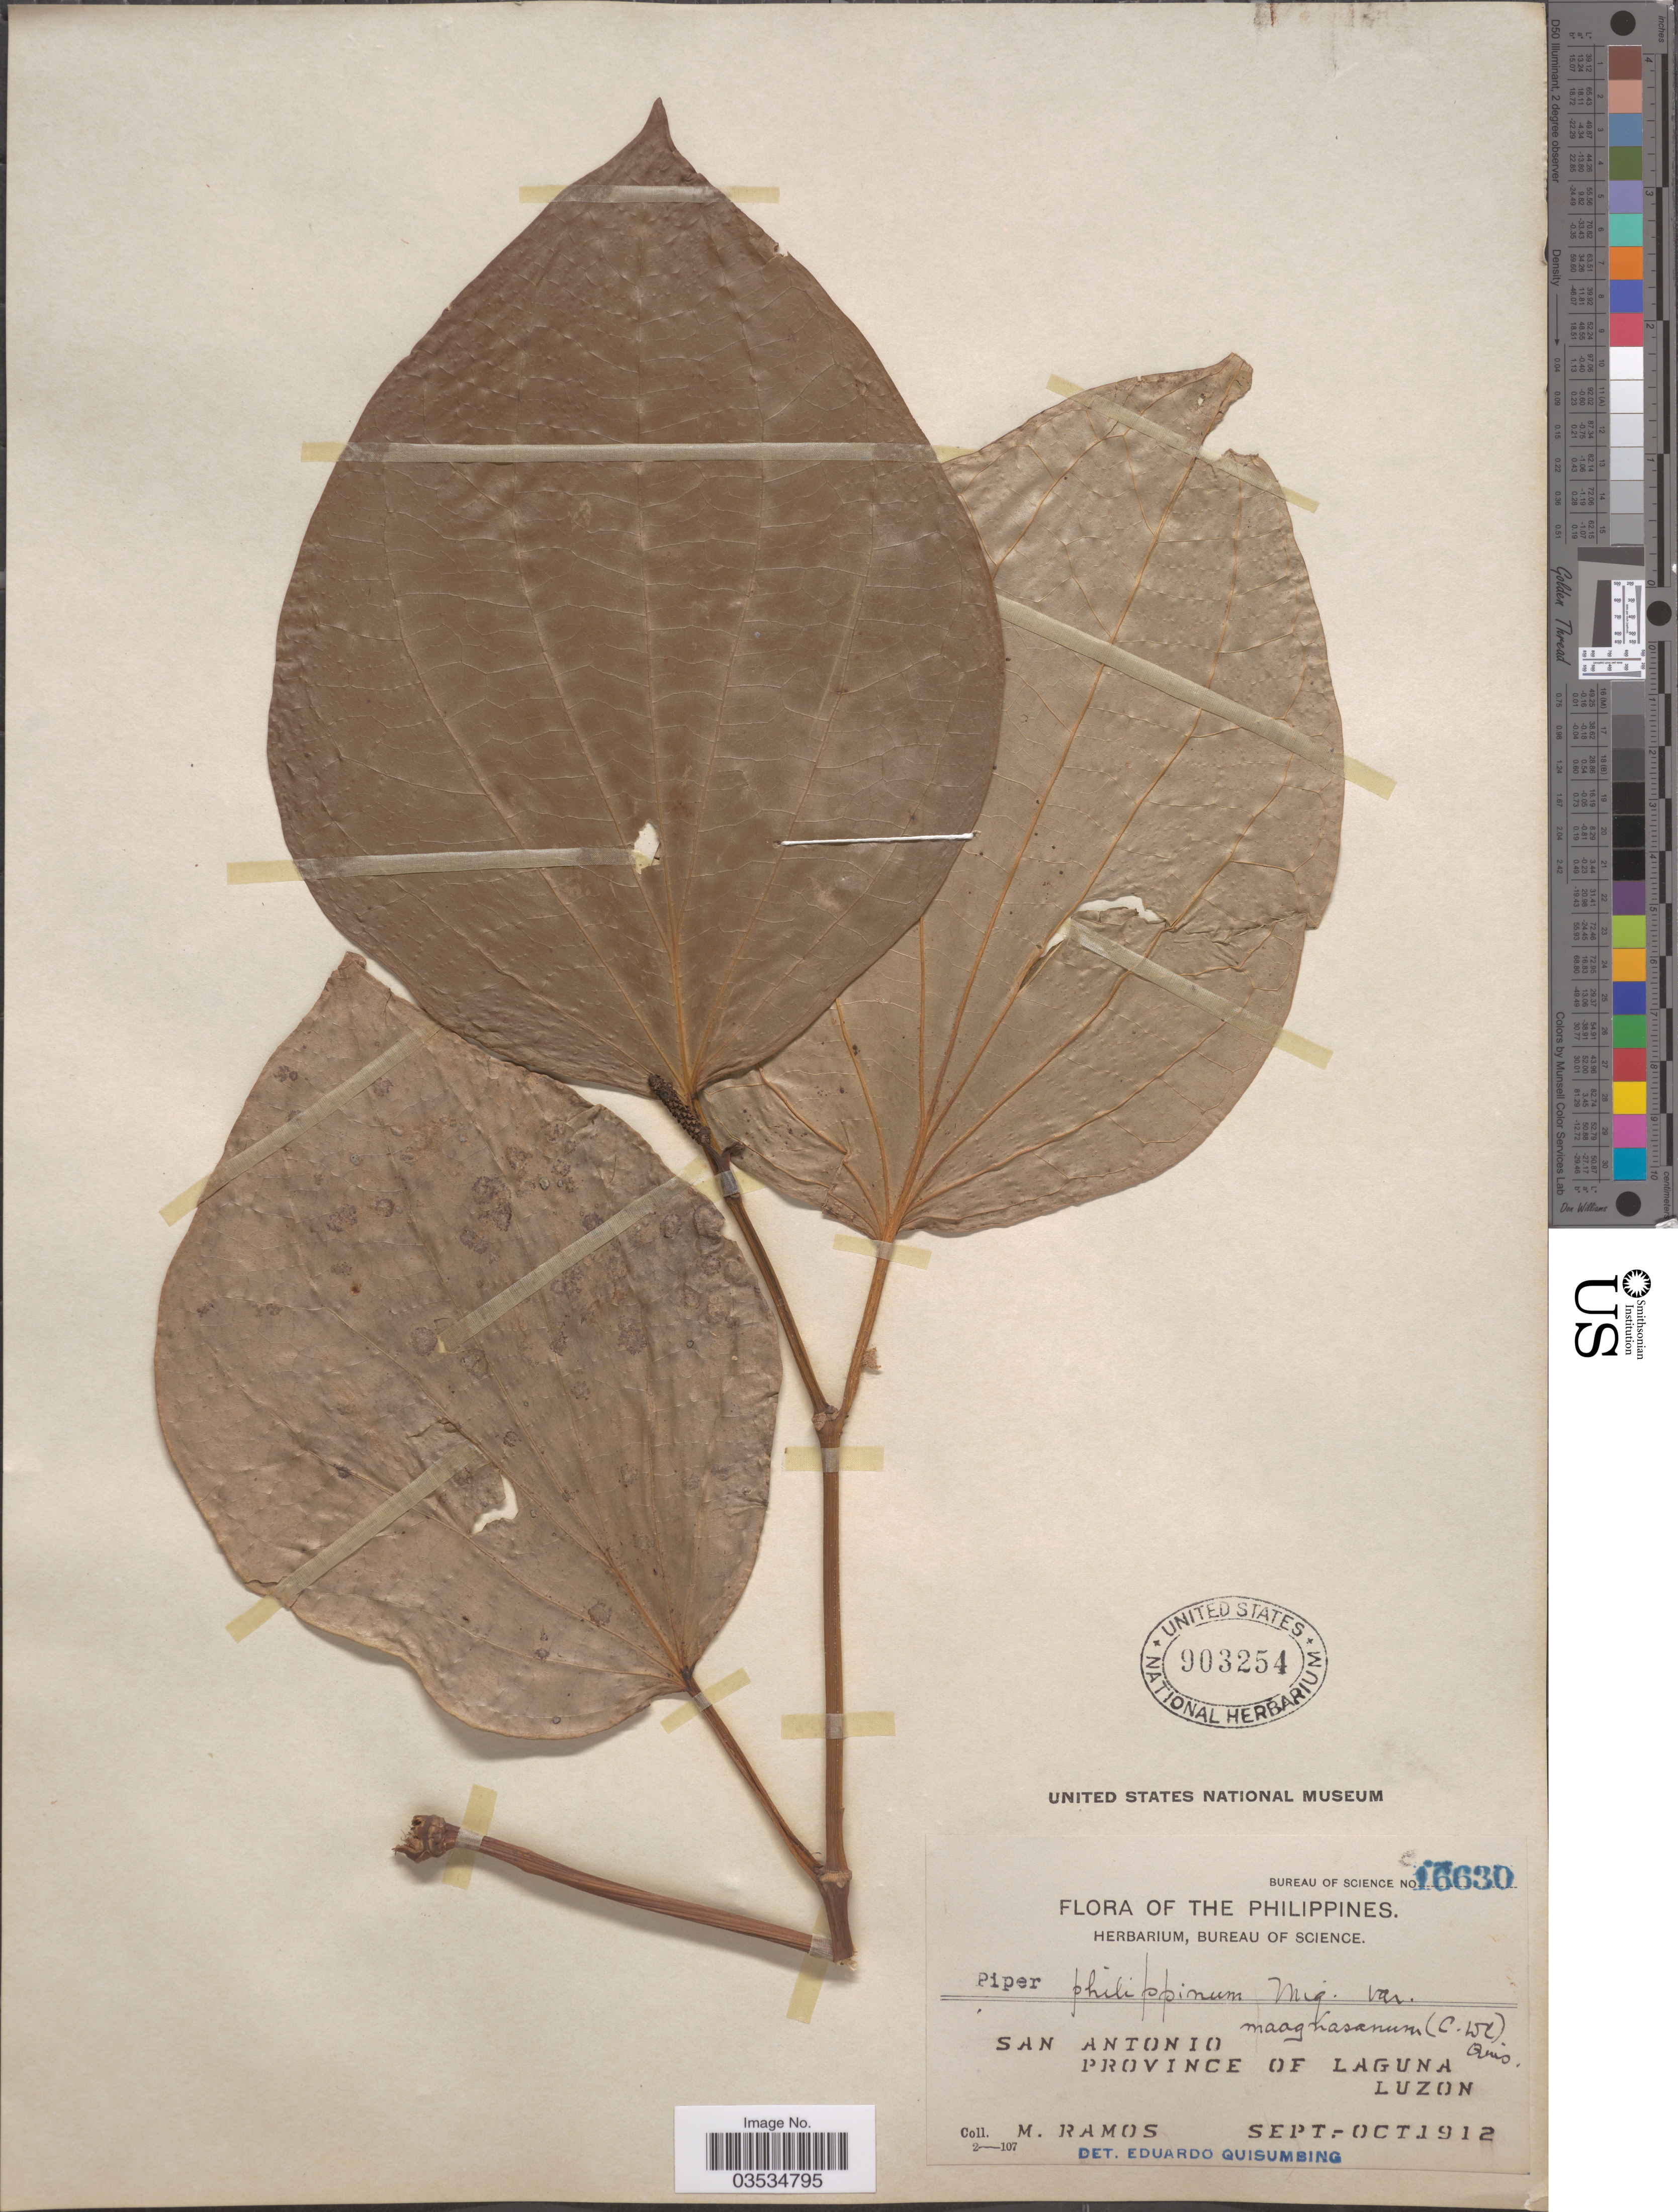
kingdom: Plantae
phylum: Tracheophyta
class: Magnoliopsida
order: Piperales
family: Piperaceae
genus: Piper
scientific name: Piper philippinum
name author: Miq.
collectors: M. Ramos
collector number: Bureau of Science 16630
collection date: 1912-09/1912-10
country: Philippines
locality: San Antonio. Province of Laguna. Luzon.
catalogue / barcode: US 903254